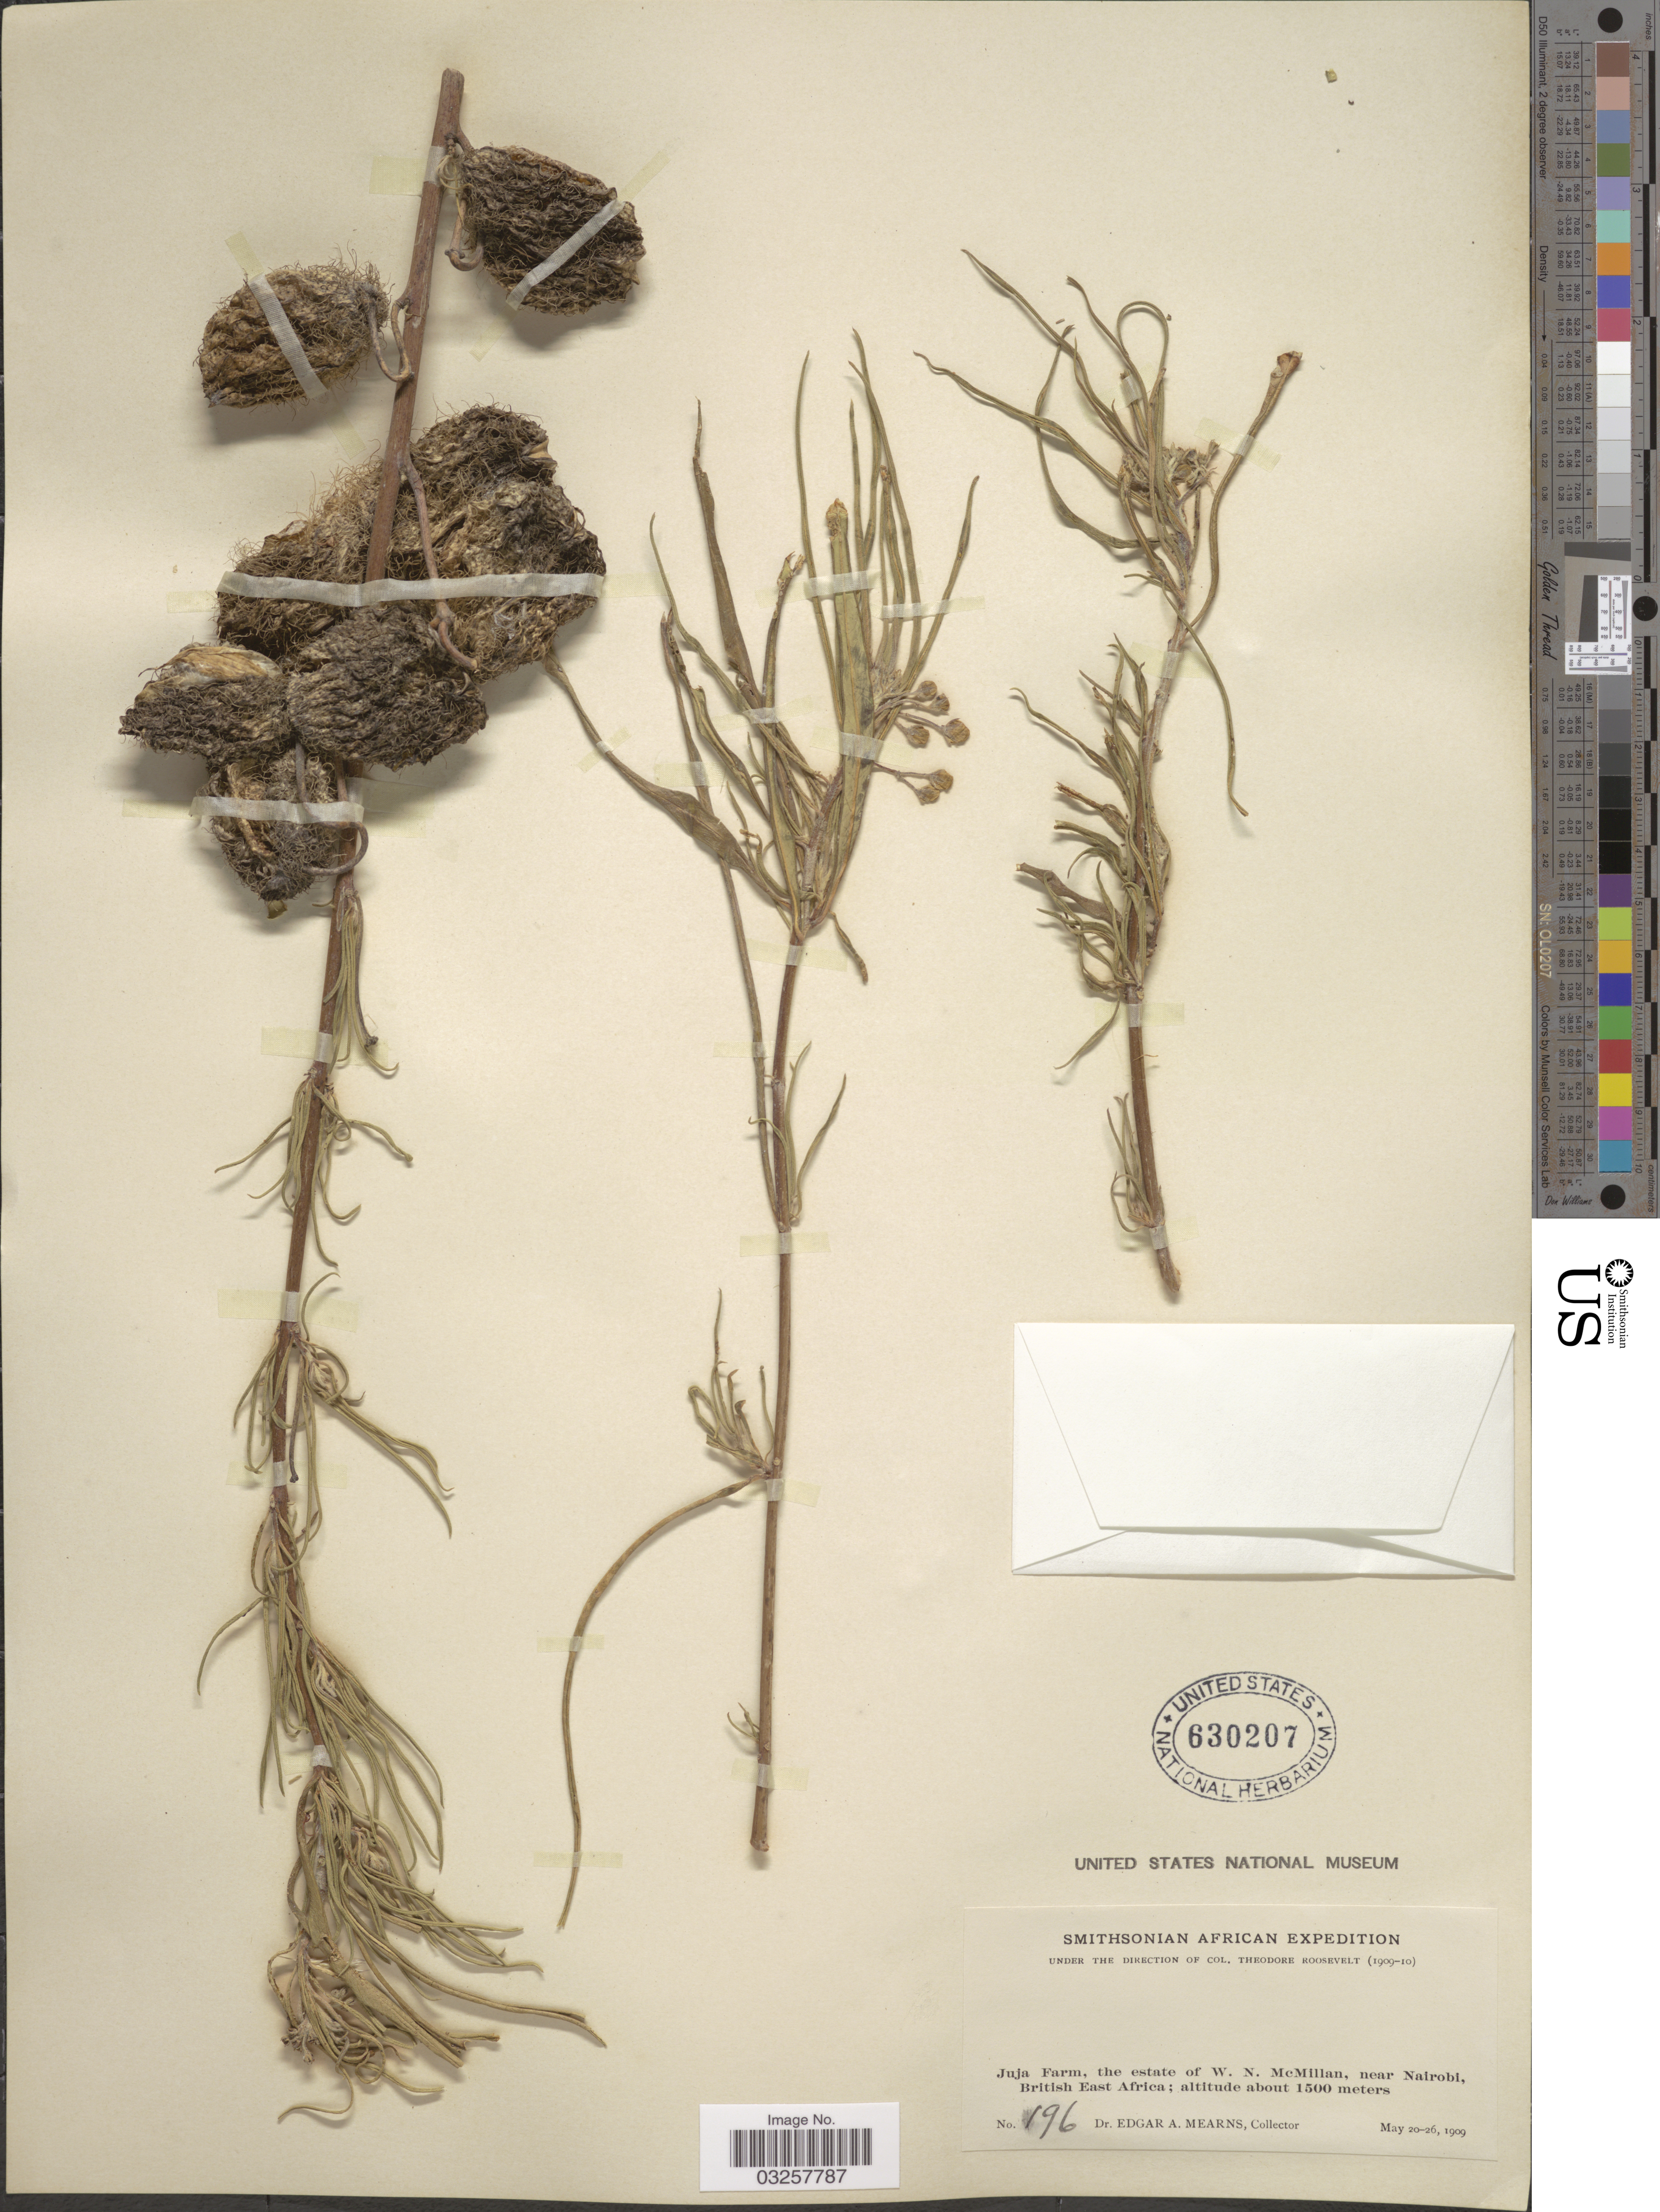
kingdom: Plantae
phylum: Tracheophyta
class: Magnoliopsida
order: Gentianales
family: Apocynaceae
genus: Asclepias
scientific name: Asclepias sp.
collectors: E. A. Mearns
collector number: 196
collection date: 1909-05-20/1909-05-26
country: Kenya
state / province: Nairobi Area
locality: Juja Farm, the estate of W. N. McMillan, near Nairobi, British East Africa.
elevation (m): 1500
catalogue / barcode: US 630207